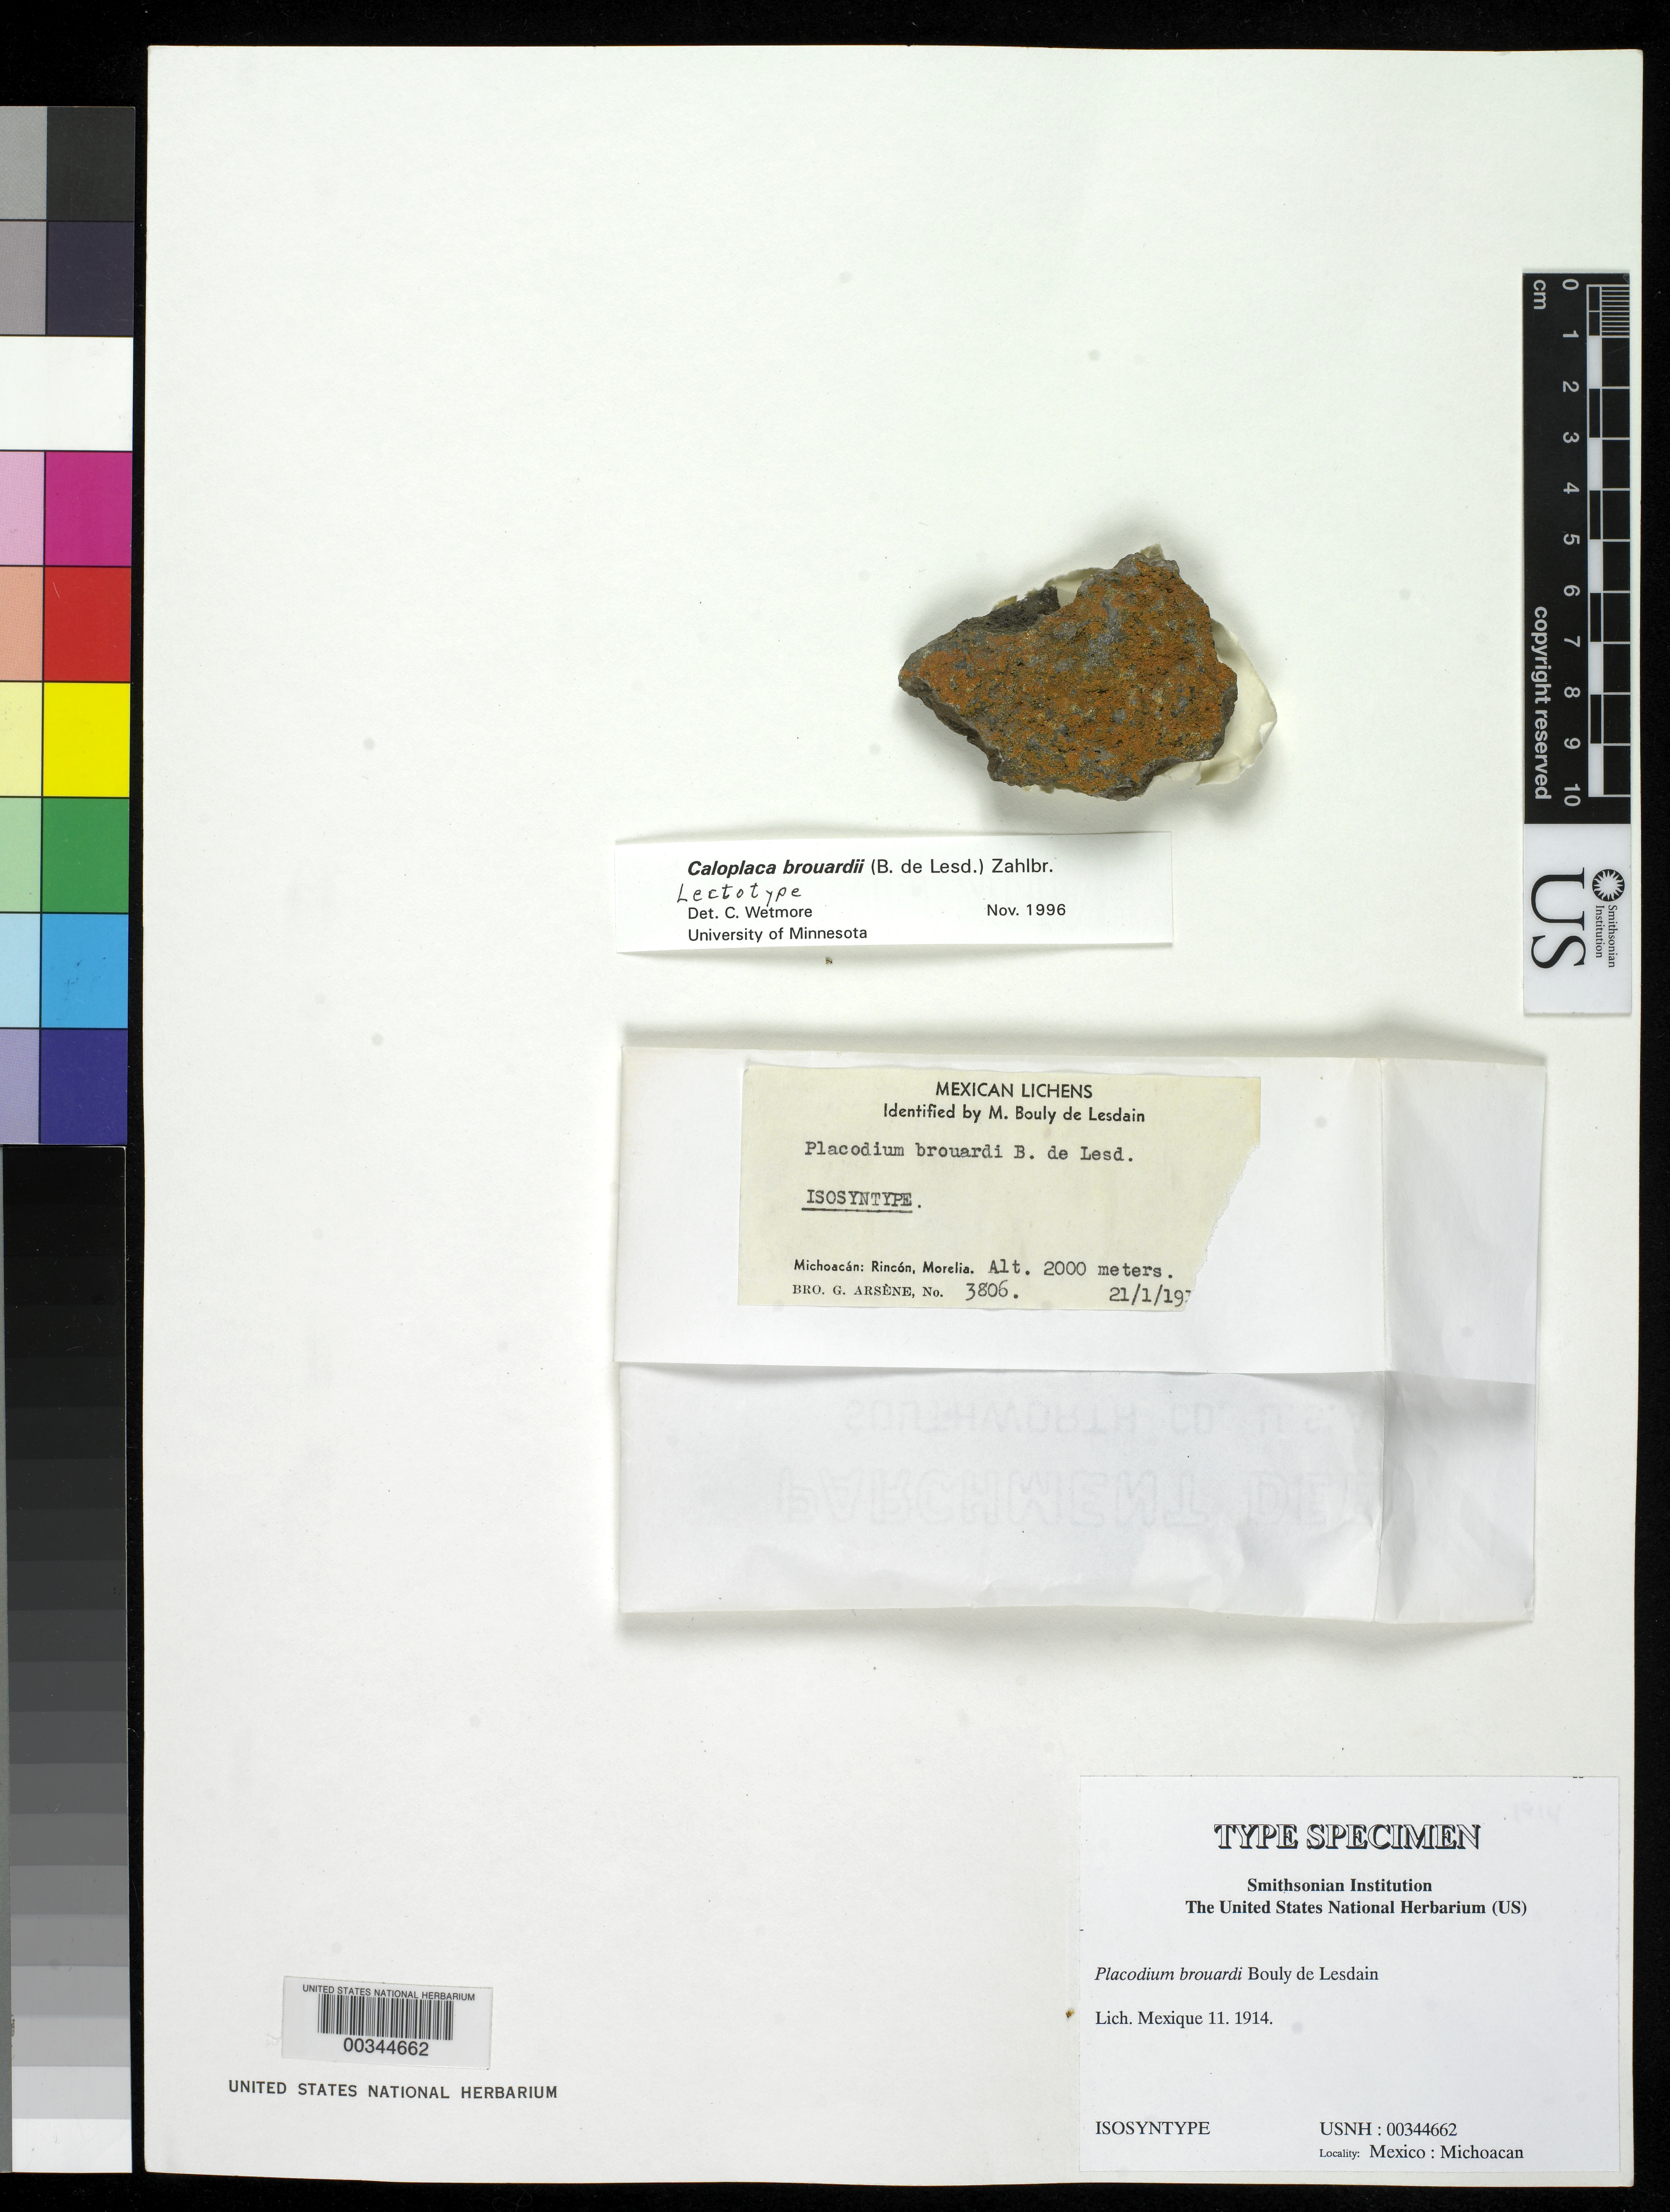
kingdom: Fungi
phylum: Ascomycota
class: Lecanoromycetes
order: Teloschistales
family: Teloschistaceae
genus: Placodium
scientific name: Placodium brouardi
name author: B. de Lesd.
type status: Isosyntype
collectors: Bro. G. Arsène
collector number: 3806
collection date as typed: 21 Jan 191-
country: Mexico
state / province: Michoacán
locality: Rincon, Morelia.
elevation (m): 2000